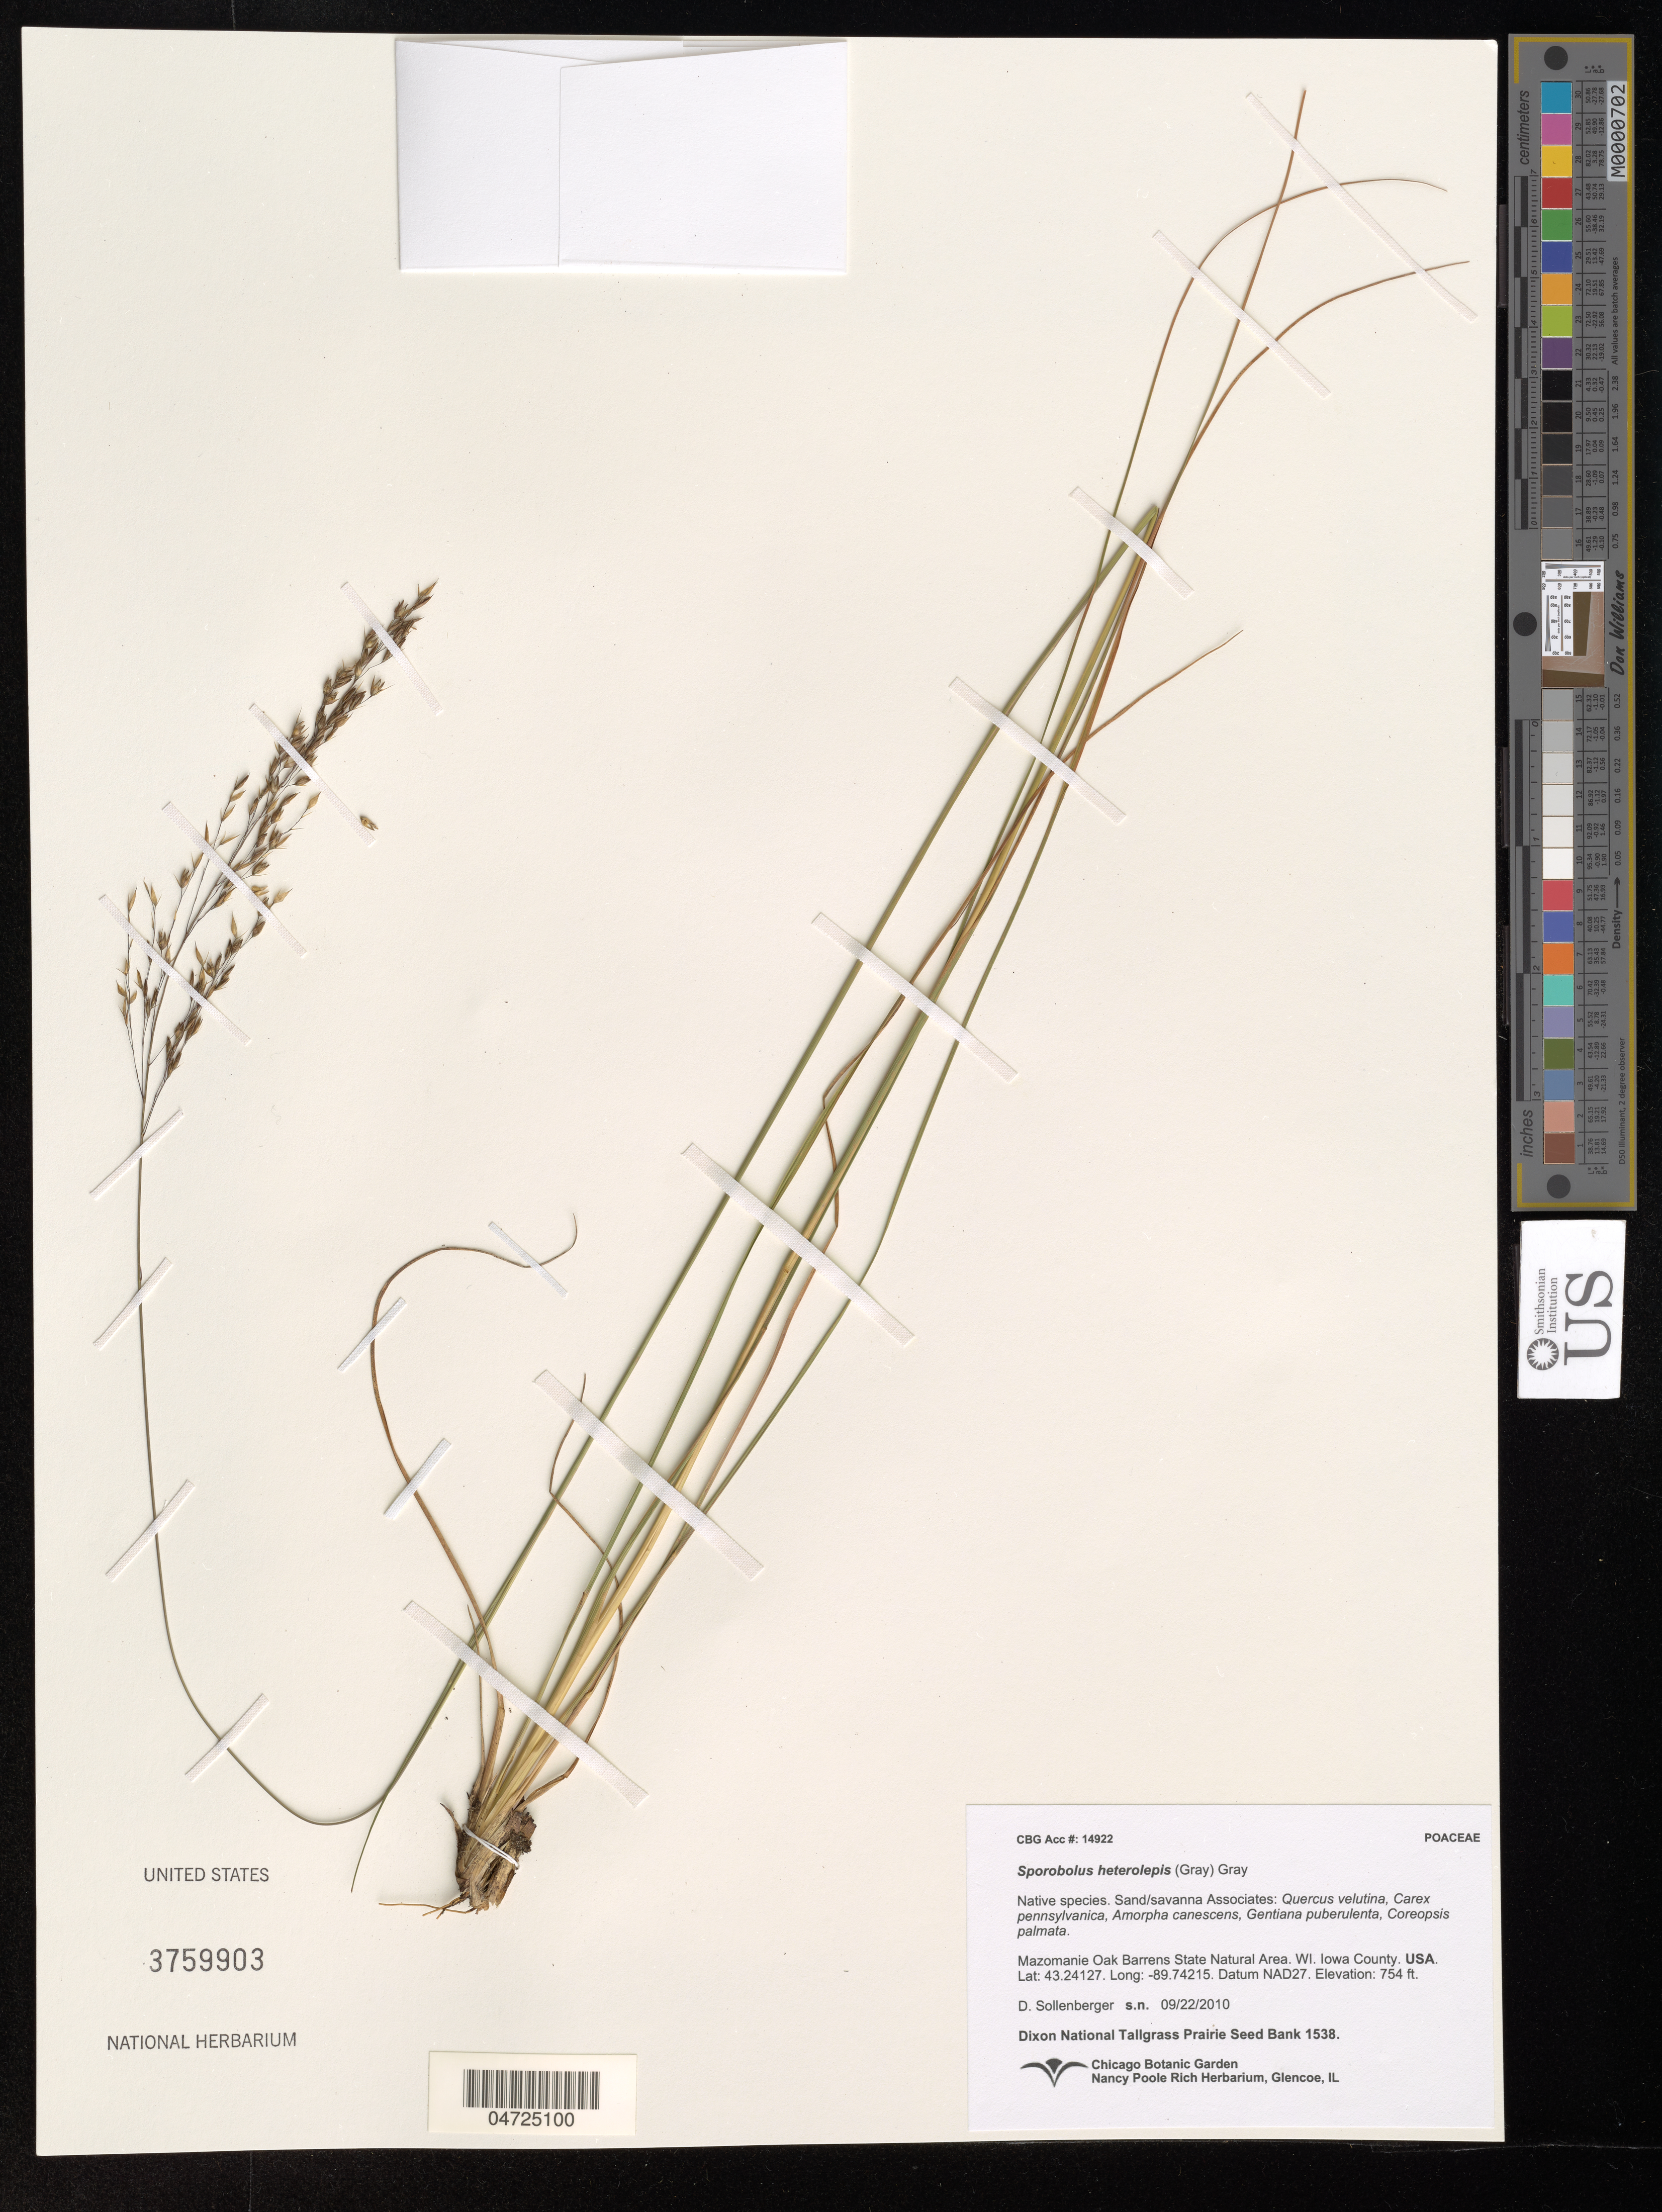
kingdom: Plantae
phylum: Tracheophyta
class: Liliopsida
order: Poales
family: Poaceae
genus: Sporobolus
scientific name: Sporobolus heterolepis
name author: (A. Gray) A. Gray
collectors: D. Sollenberger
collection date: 2010-09-22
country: United States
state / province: Wisconsin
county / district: Iowa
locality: Mazomanie Oak Barrens State Natural Area. Iowa County. Datum NAD27.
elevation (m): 230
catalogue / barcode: US 3759903